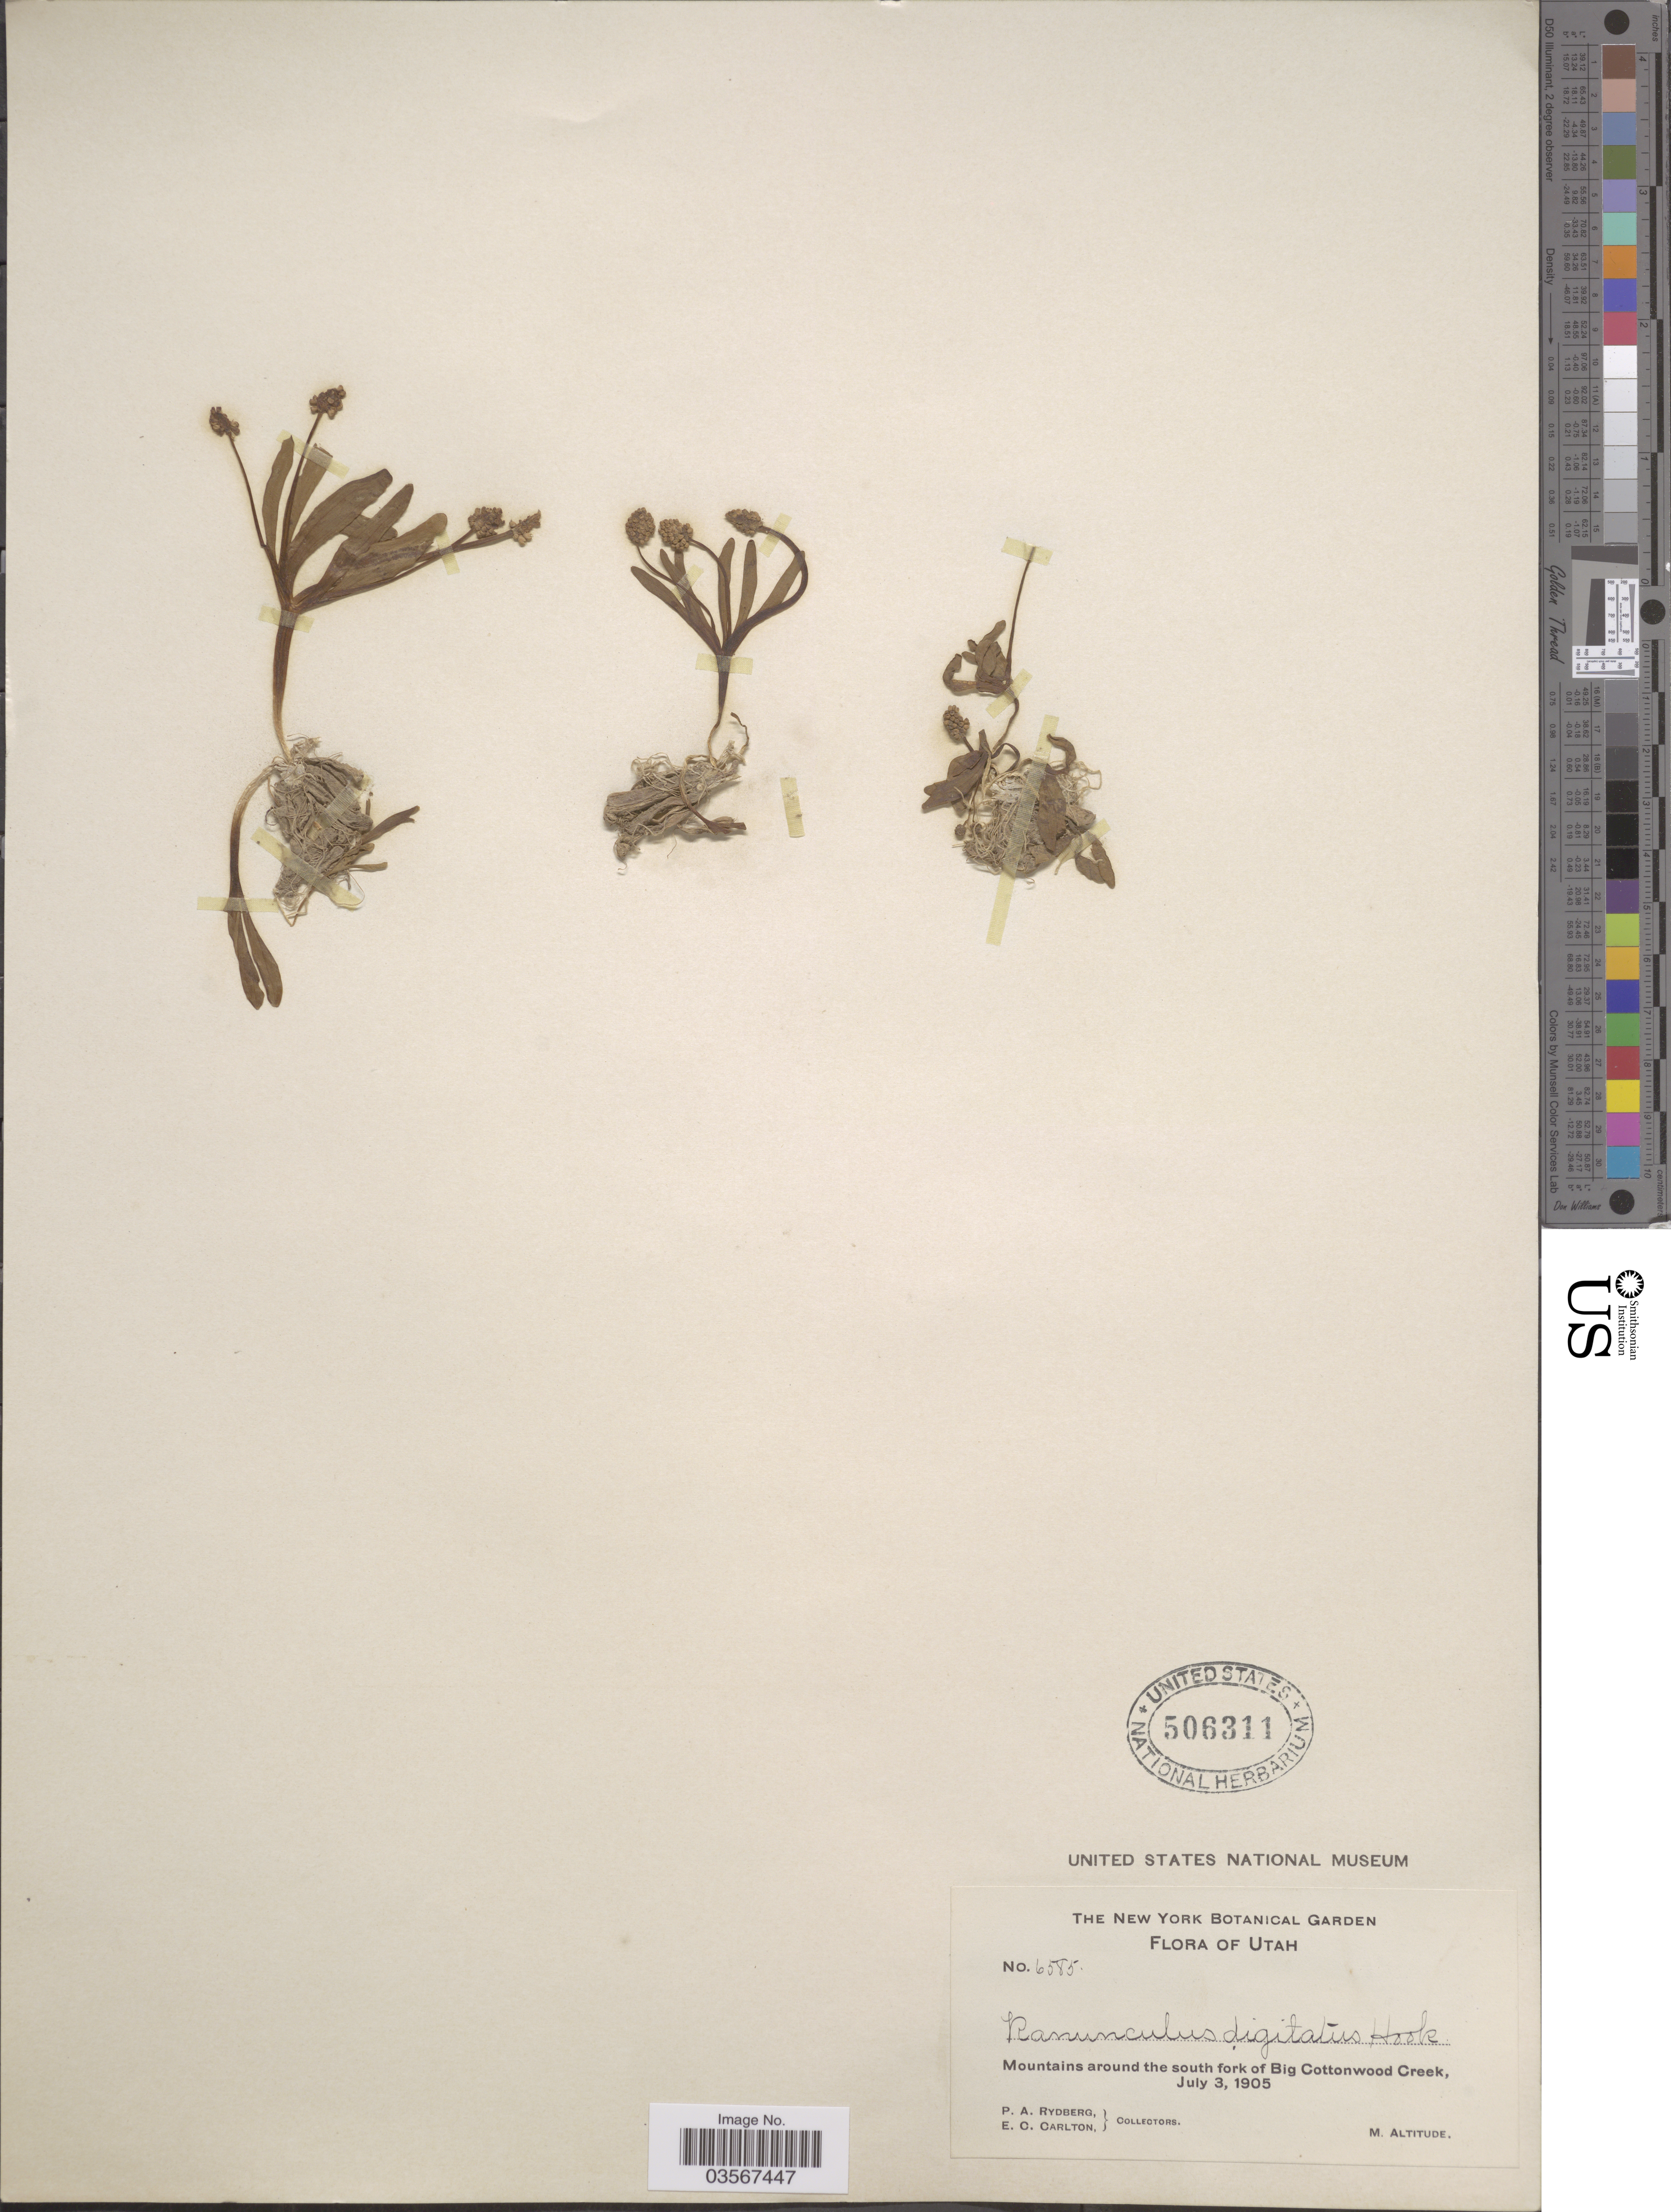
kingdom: Plantae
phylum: Tracheophyta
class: Magnoliopsida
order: Ranunculales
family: Ranunculaceae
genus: Ranunculus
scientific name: Ranunculus jovis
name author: A. Nelson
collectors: P. A. Rydberg & E. Carlton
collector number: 6585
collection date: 1905-07-03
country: United States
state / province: Utah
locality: Mountains around the south fork of Big Cottonwood Creek.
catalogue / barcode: US 506311